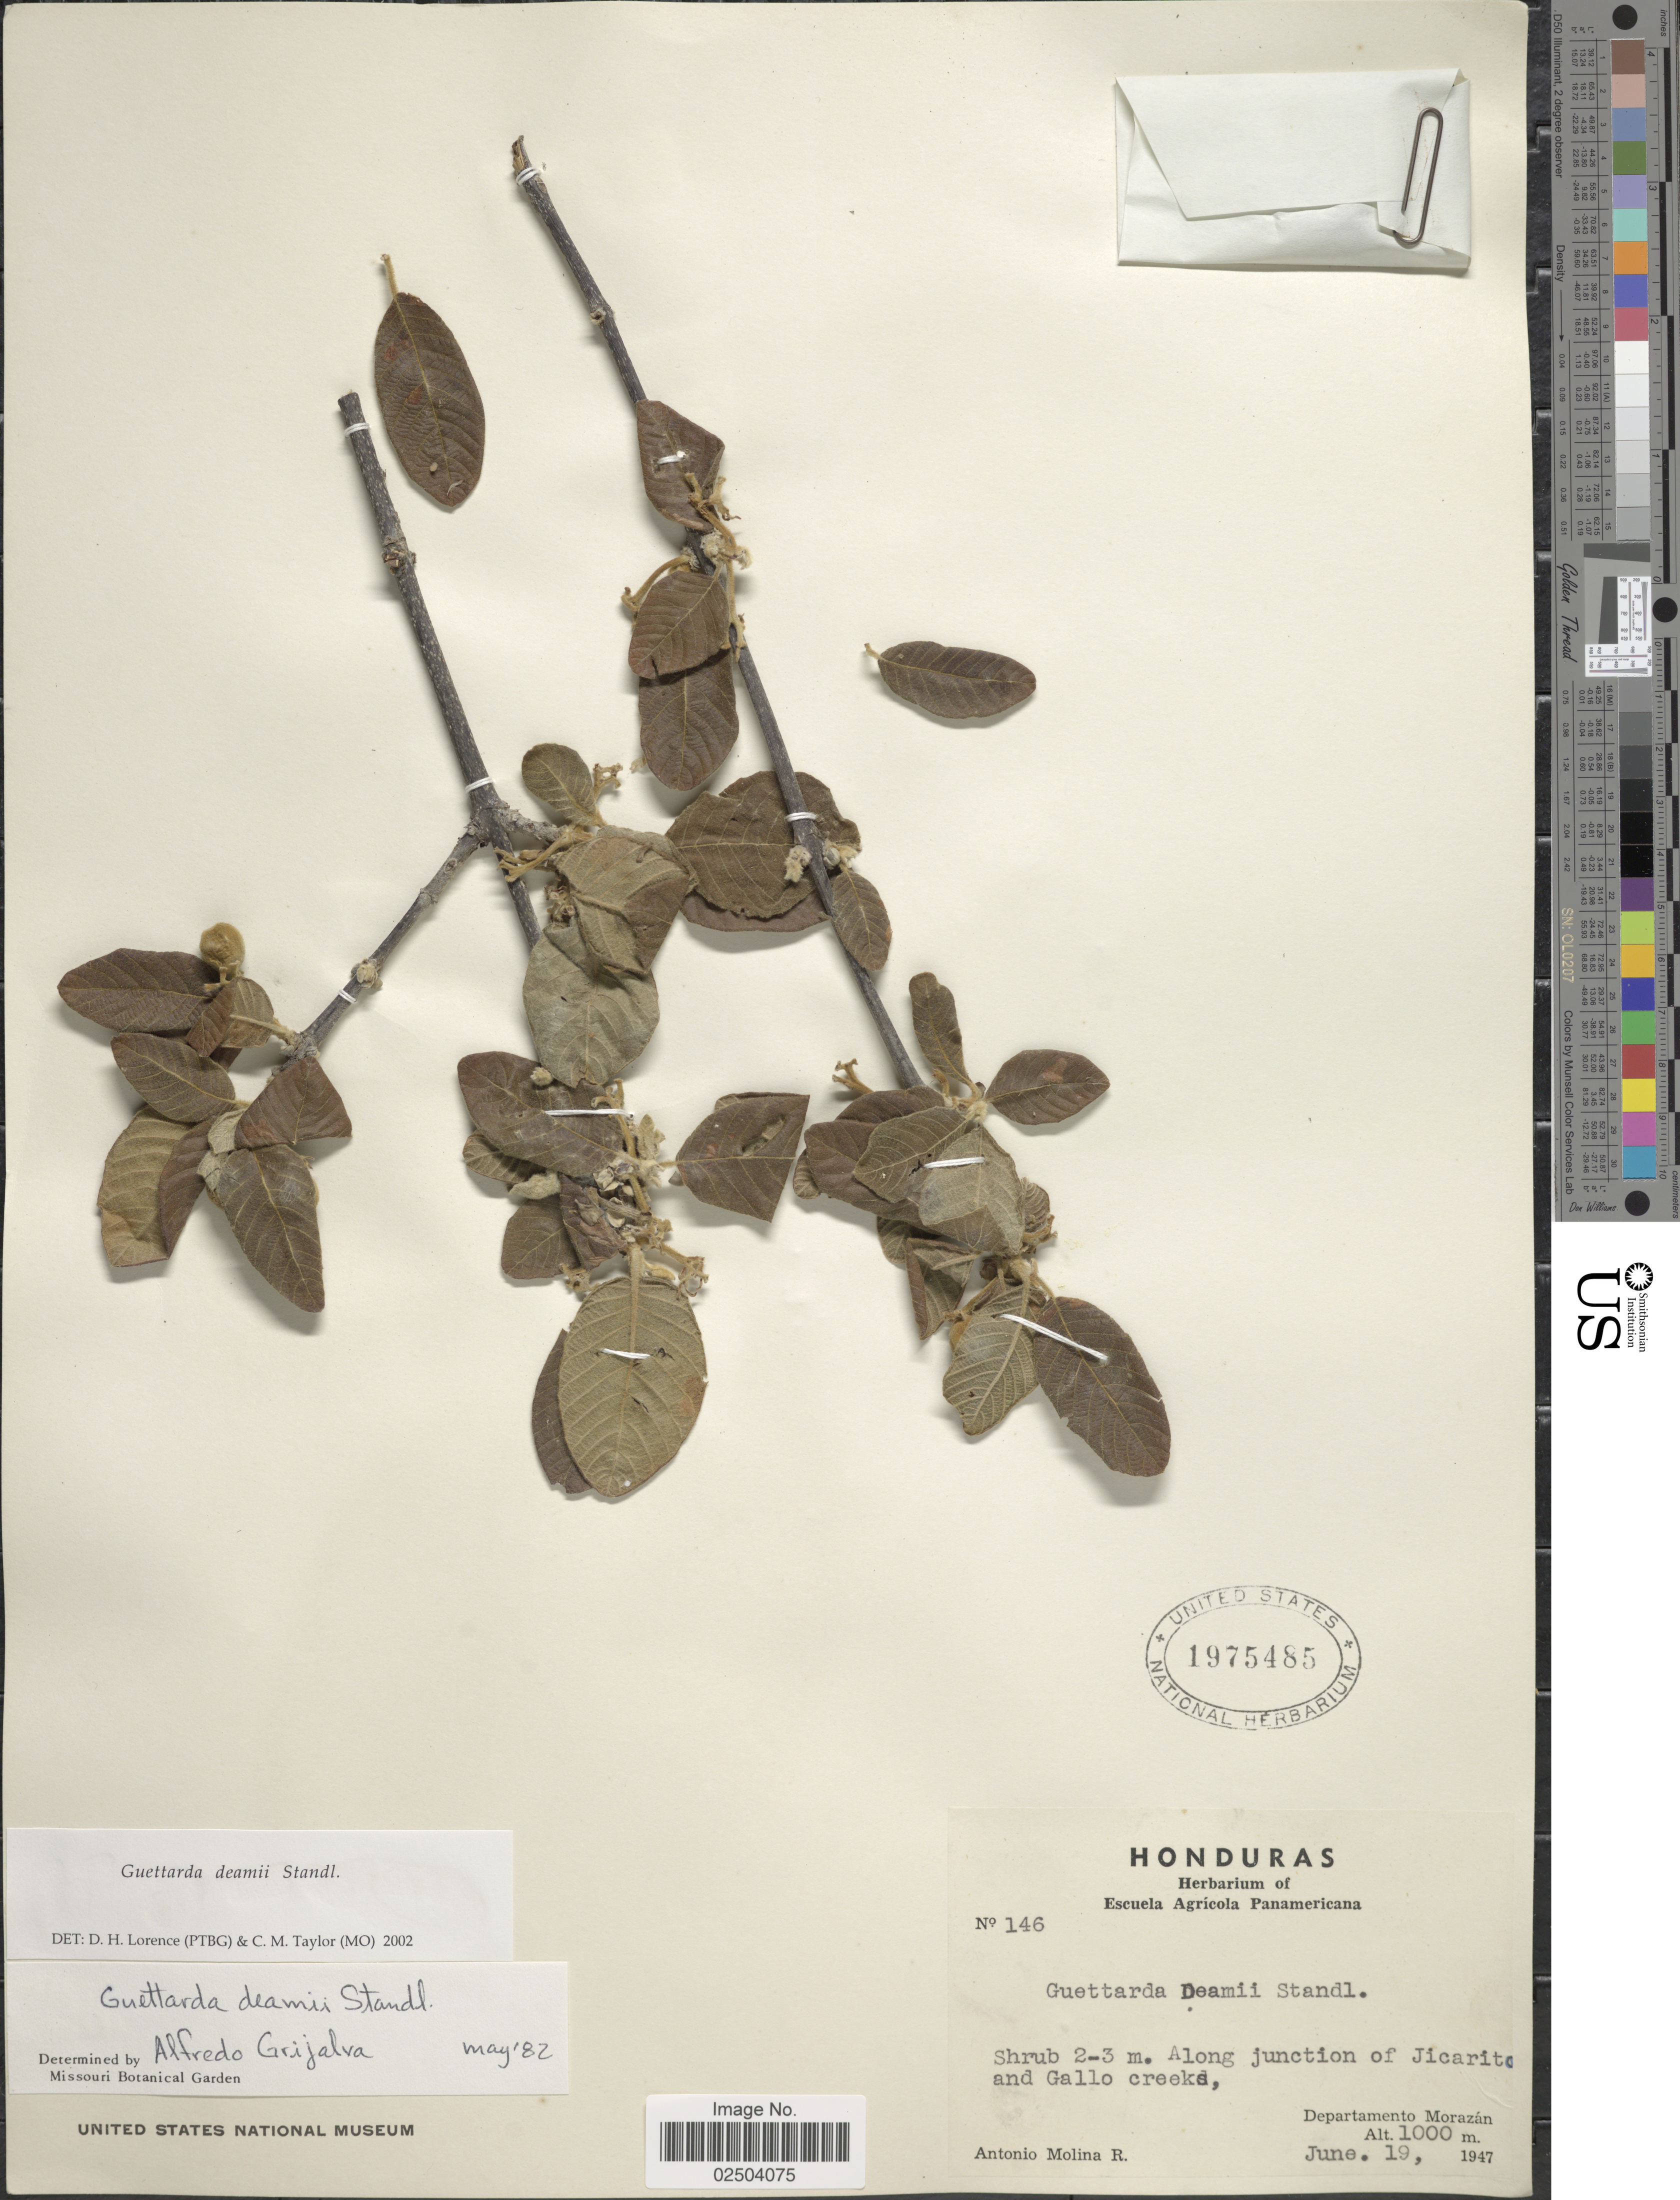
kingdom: Plantae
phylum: Tracheophyta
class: Magnoliopsida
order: Gentianales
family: Rubiaceae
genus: Guettarda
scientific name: Guettarda deamii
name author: Standl.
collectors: A. Molina R.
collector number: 146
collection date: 1947-06-19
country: Honduras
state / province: Fco. Morazán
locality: Along junction of Jicarito and Gallo creeks, Departamento Morazan.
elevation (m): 1000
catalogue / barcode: US 1975485